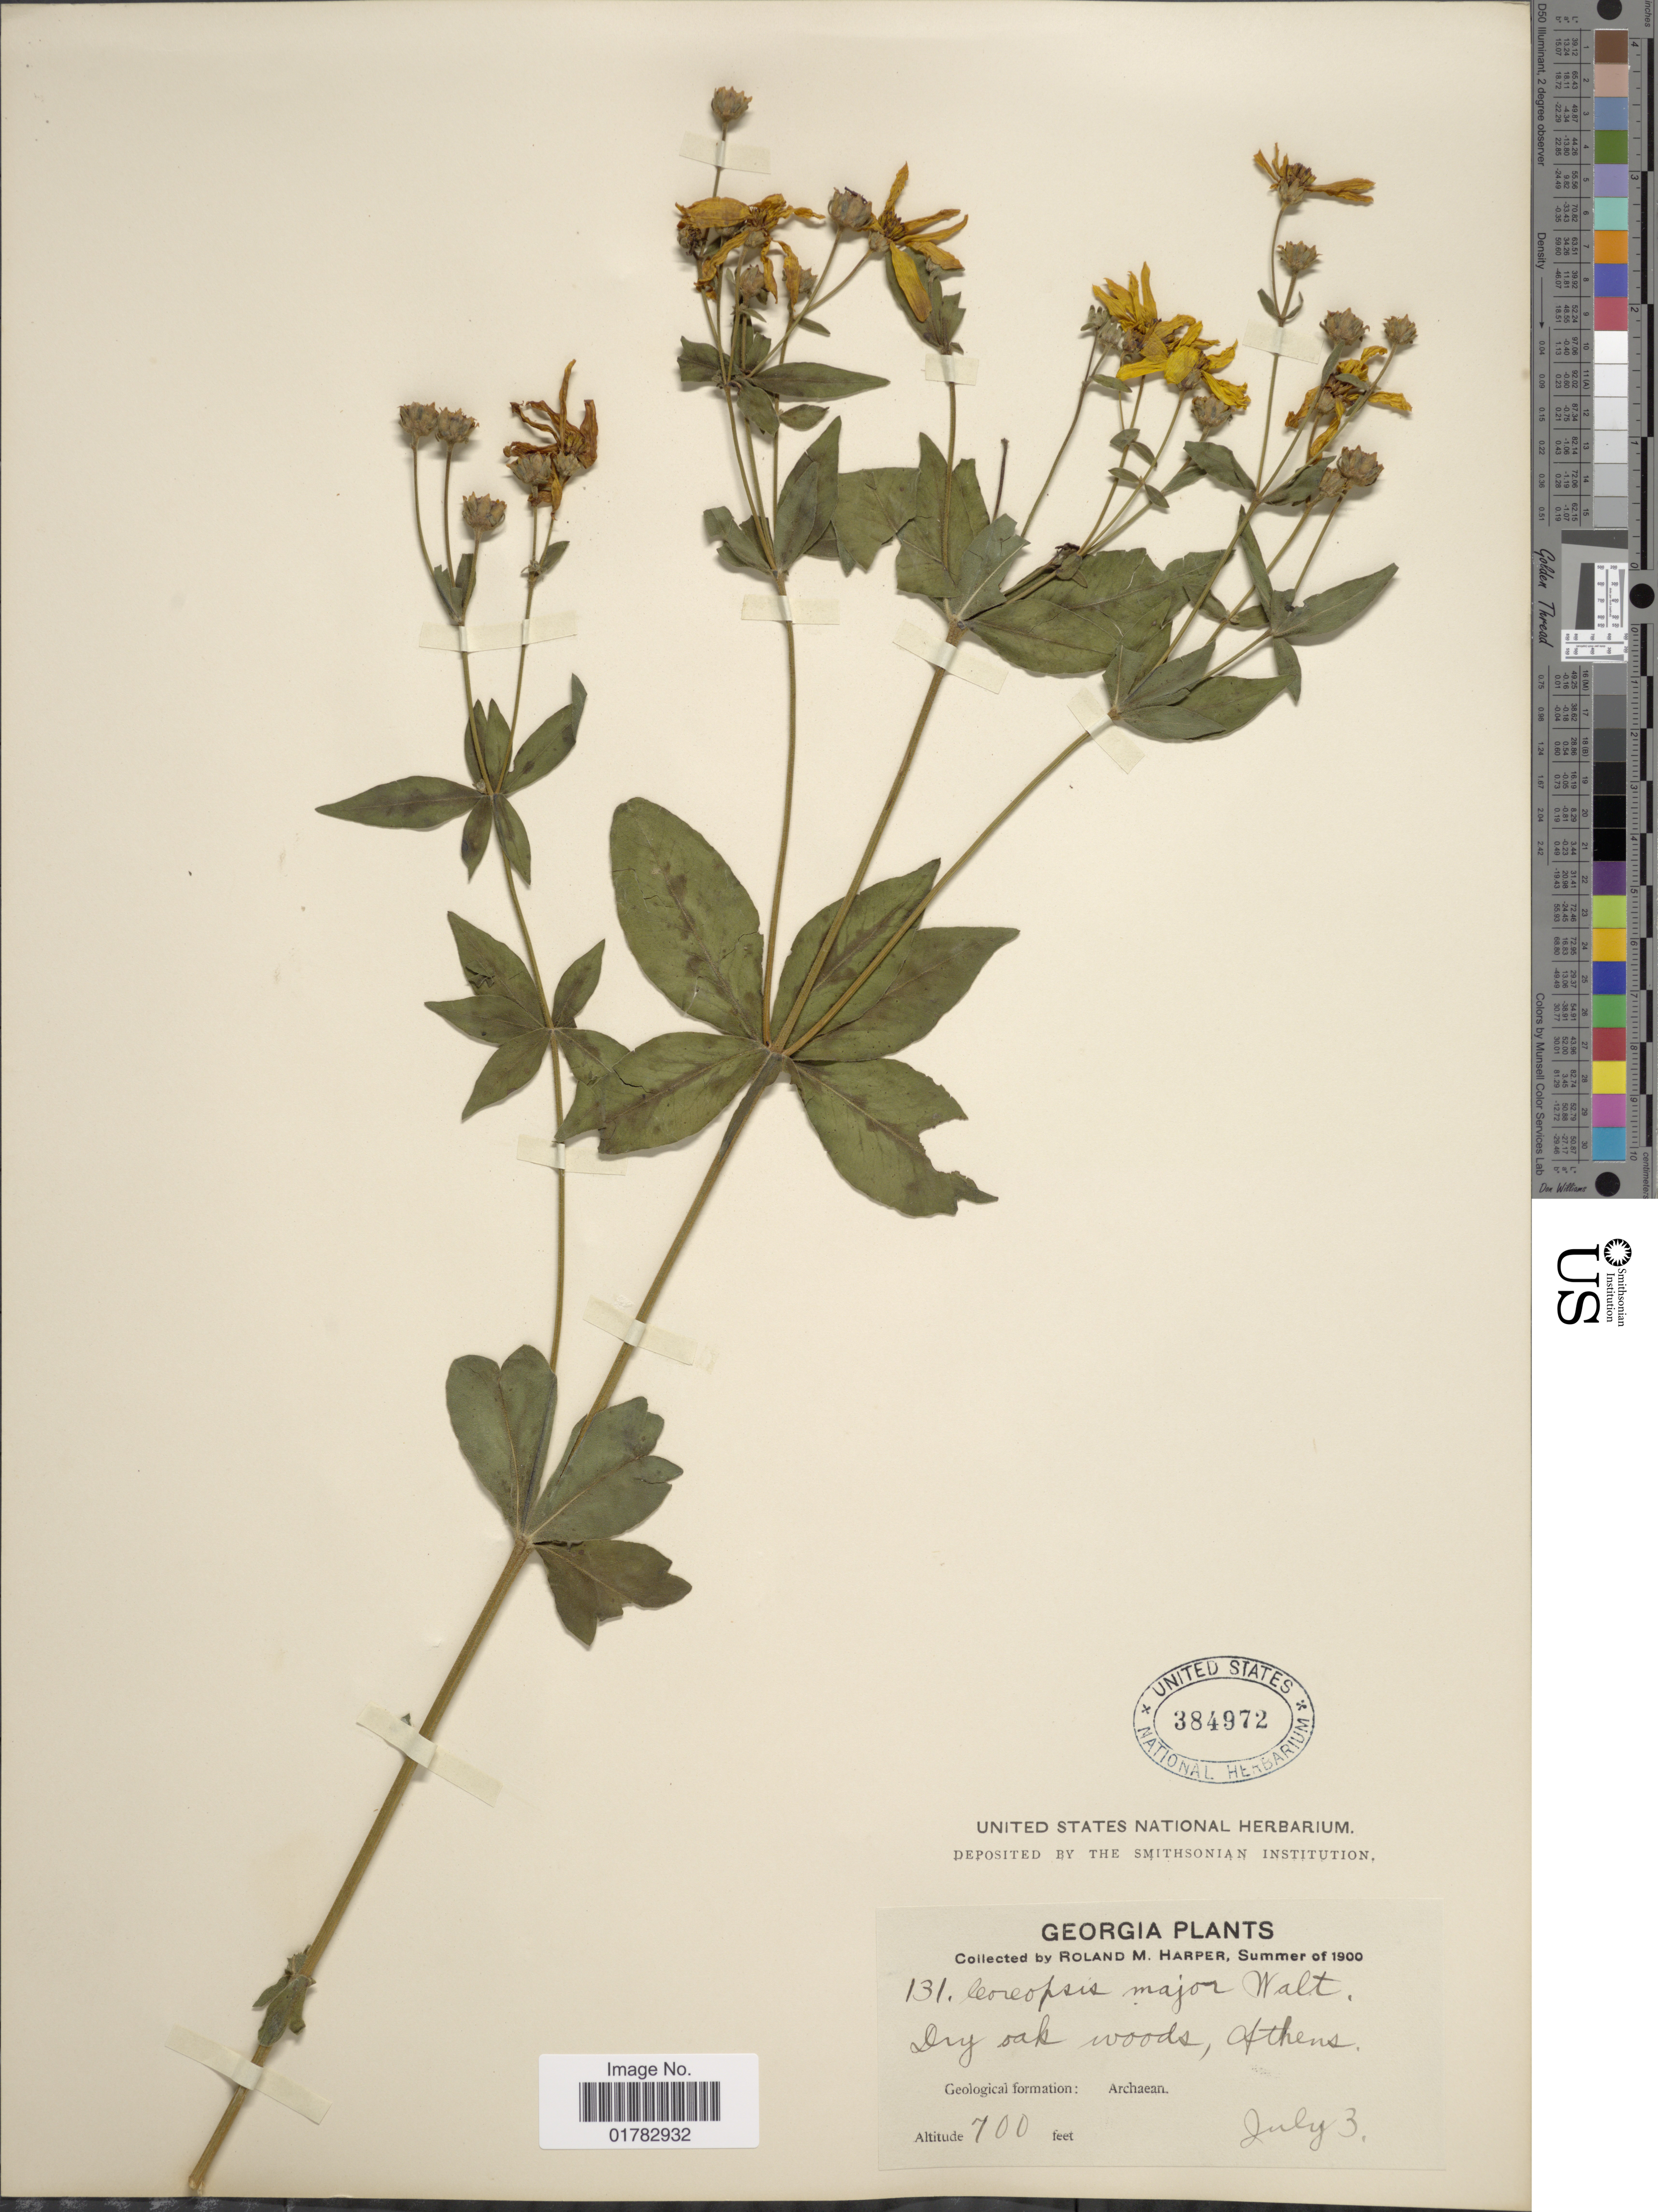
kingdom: Plantae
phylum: Tracheophyta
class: Magnoliopsida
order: Asterales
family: Asteraceae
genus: Coreopsis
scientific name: Coreopsis major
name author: Walter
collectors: R. M. Harper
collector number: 131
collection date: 1900-07-03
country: United States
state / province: Georgia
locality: Dry oak woods, Athens, Archaean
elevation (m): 213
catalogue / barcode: US 384972